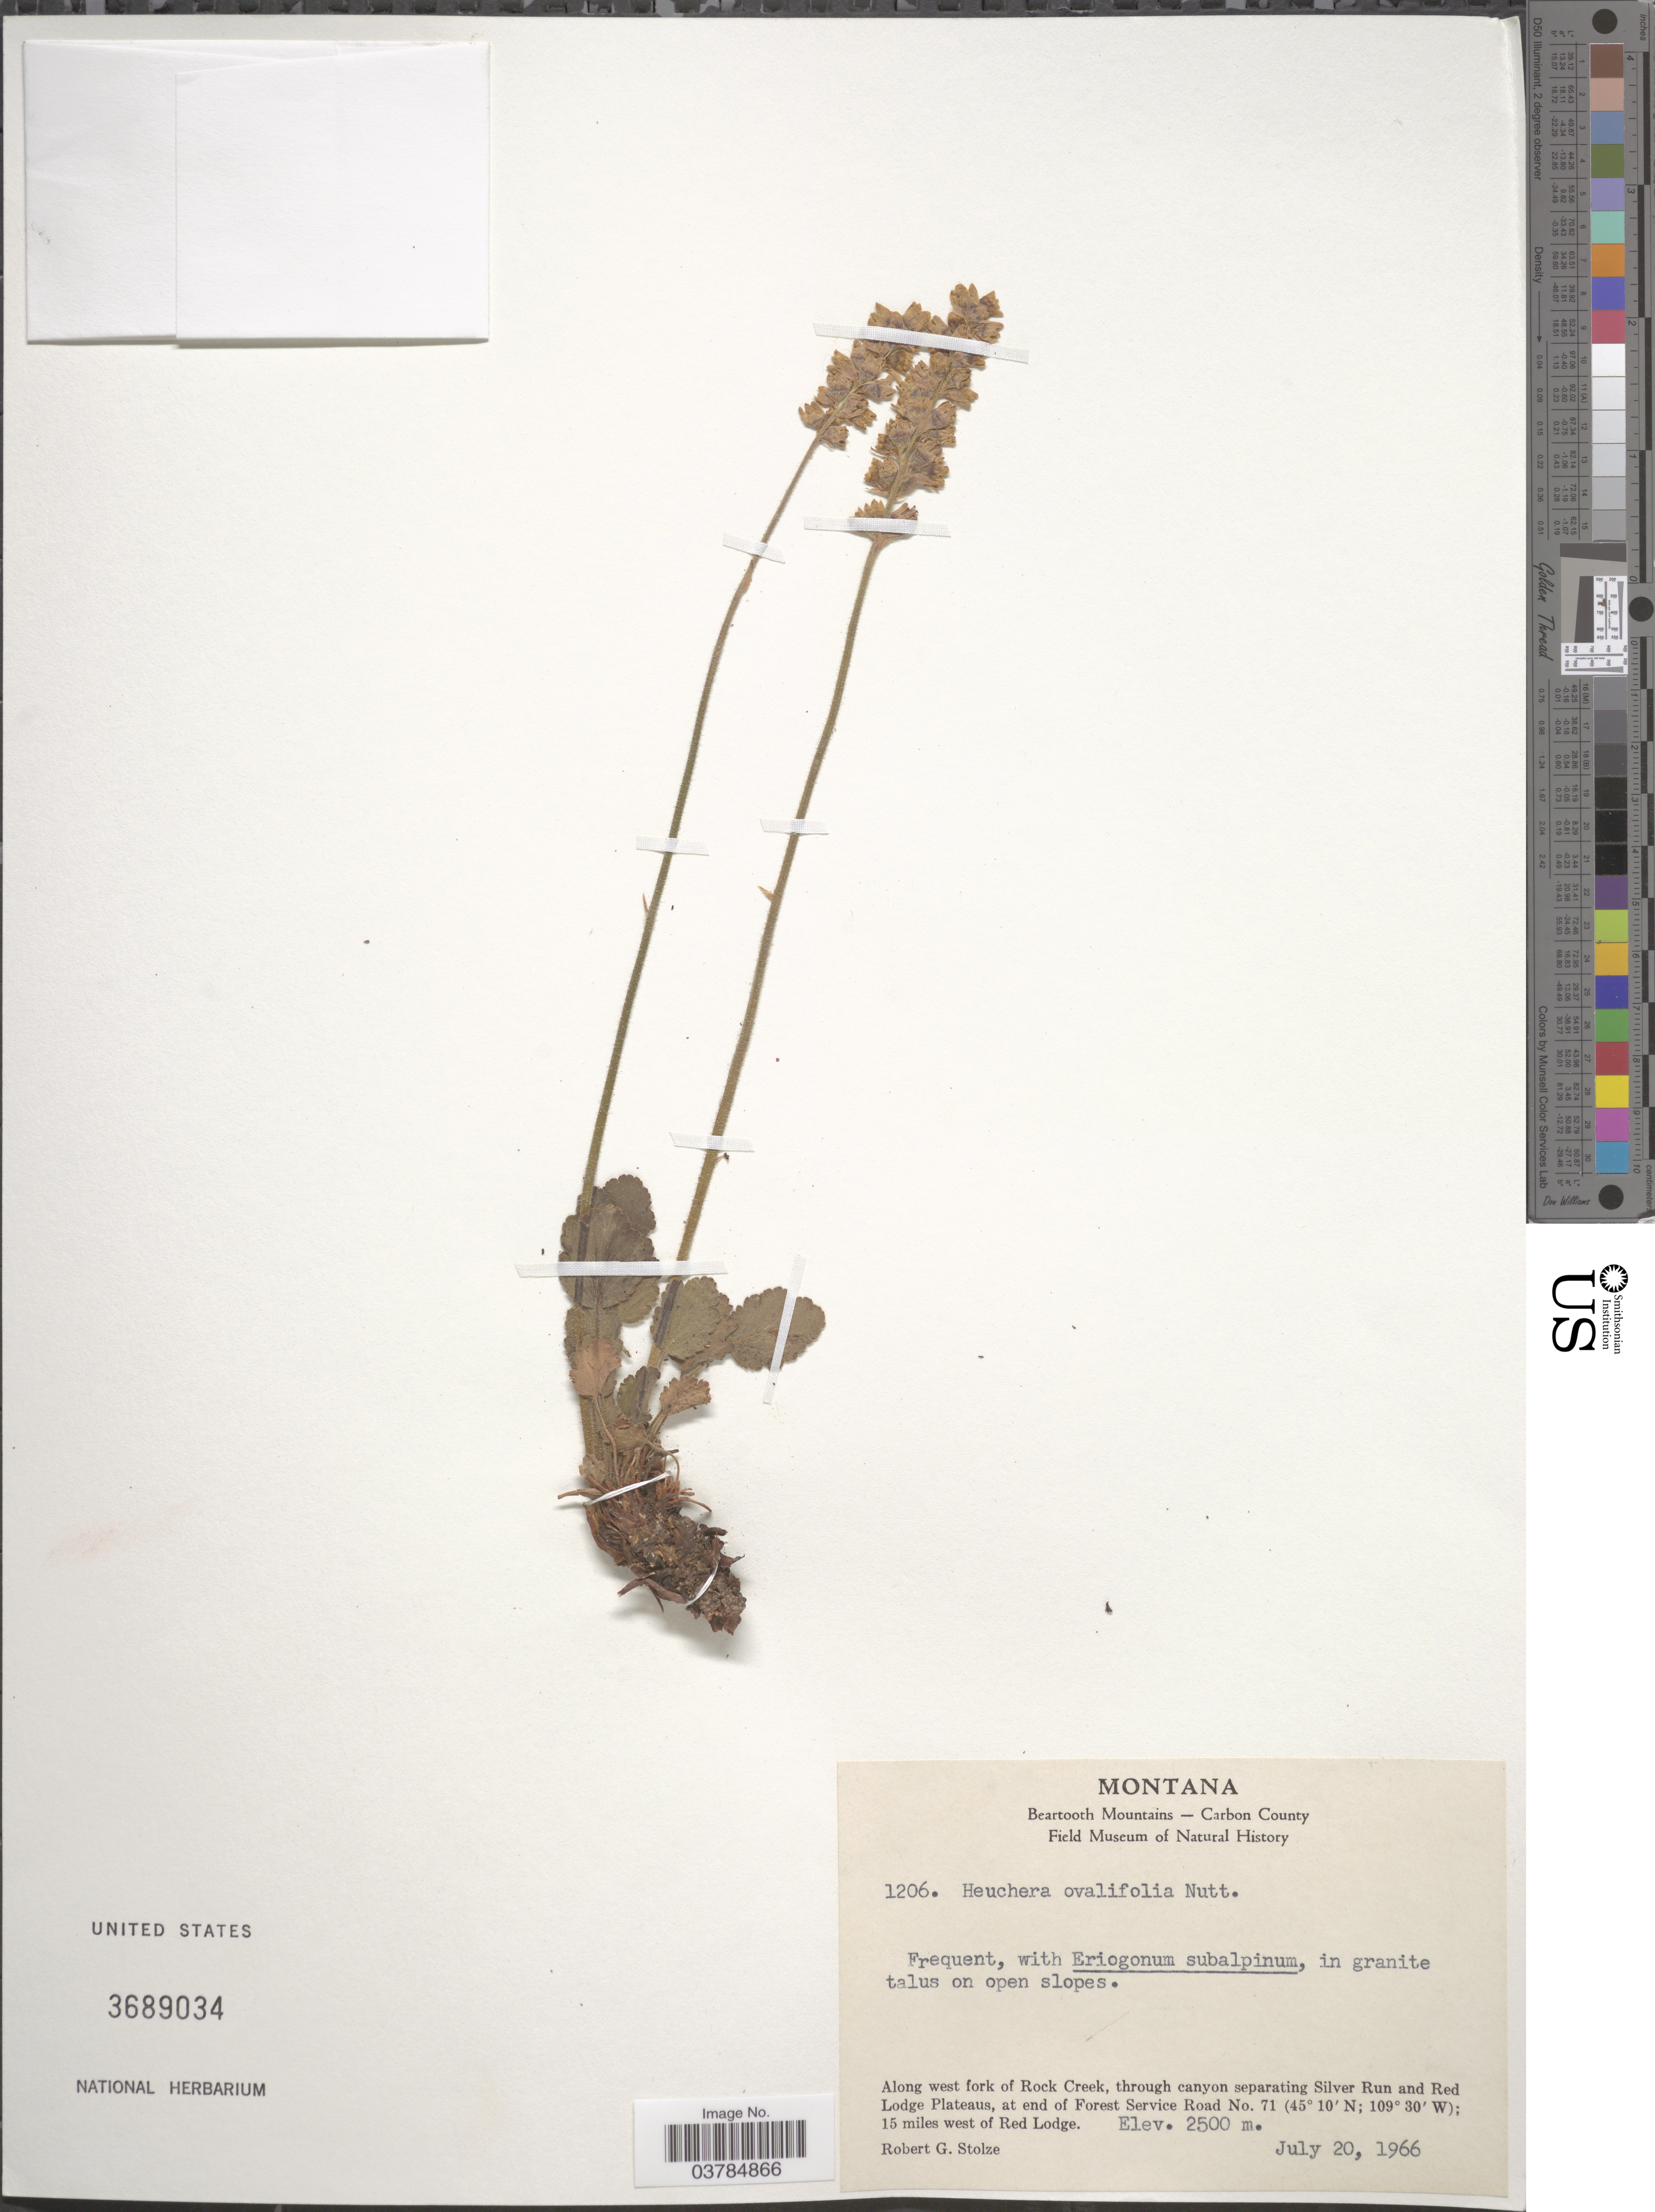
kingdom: Plantae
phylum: Tracheophyta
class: Magnoliopsida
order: Saxifragales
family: Saxifragaceae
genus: Heuchera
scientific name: Heuchera ovalifolia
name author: Torr. & A. Gray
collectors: R. G. Stolze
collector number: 1206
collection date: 1966-07-20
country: United States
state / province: Montana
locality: Beartooth Mountains - Carbon County. Along west fork of Rock Creek, through canyon separating Silver Run and Red Lodge Plateaus, at end of Forest Service Road No. 71; 15 miles west of Red Lodge.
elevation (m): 2500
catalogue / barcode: US 3689034